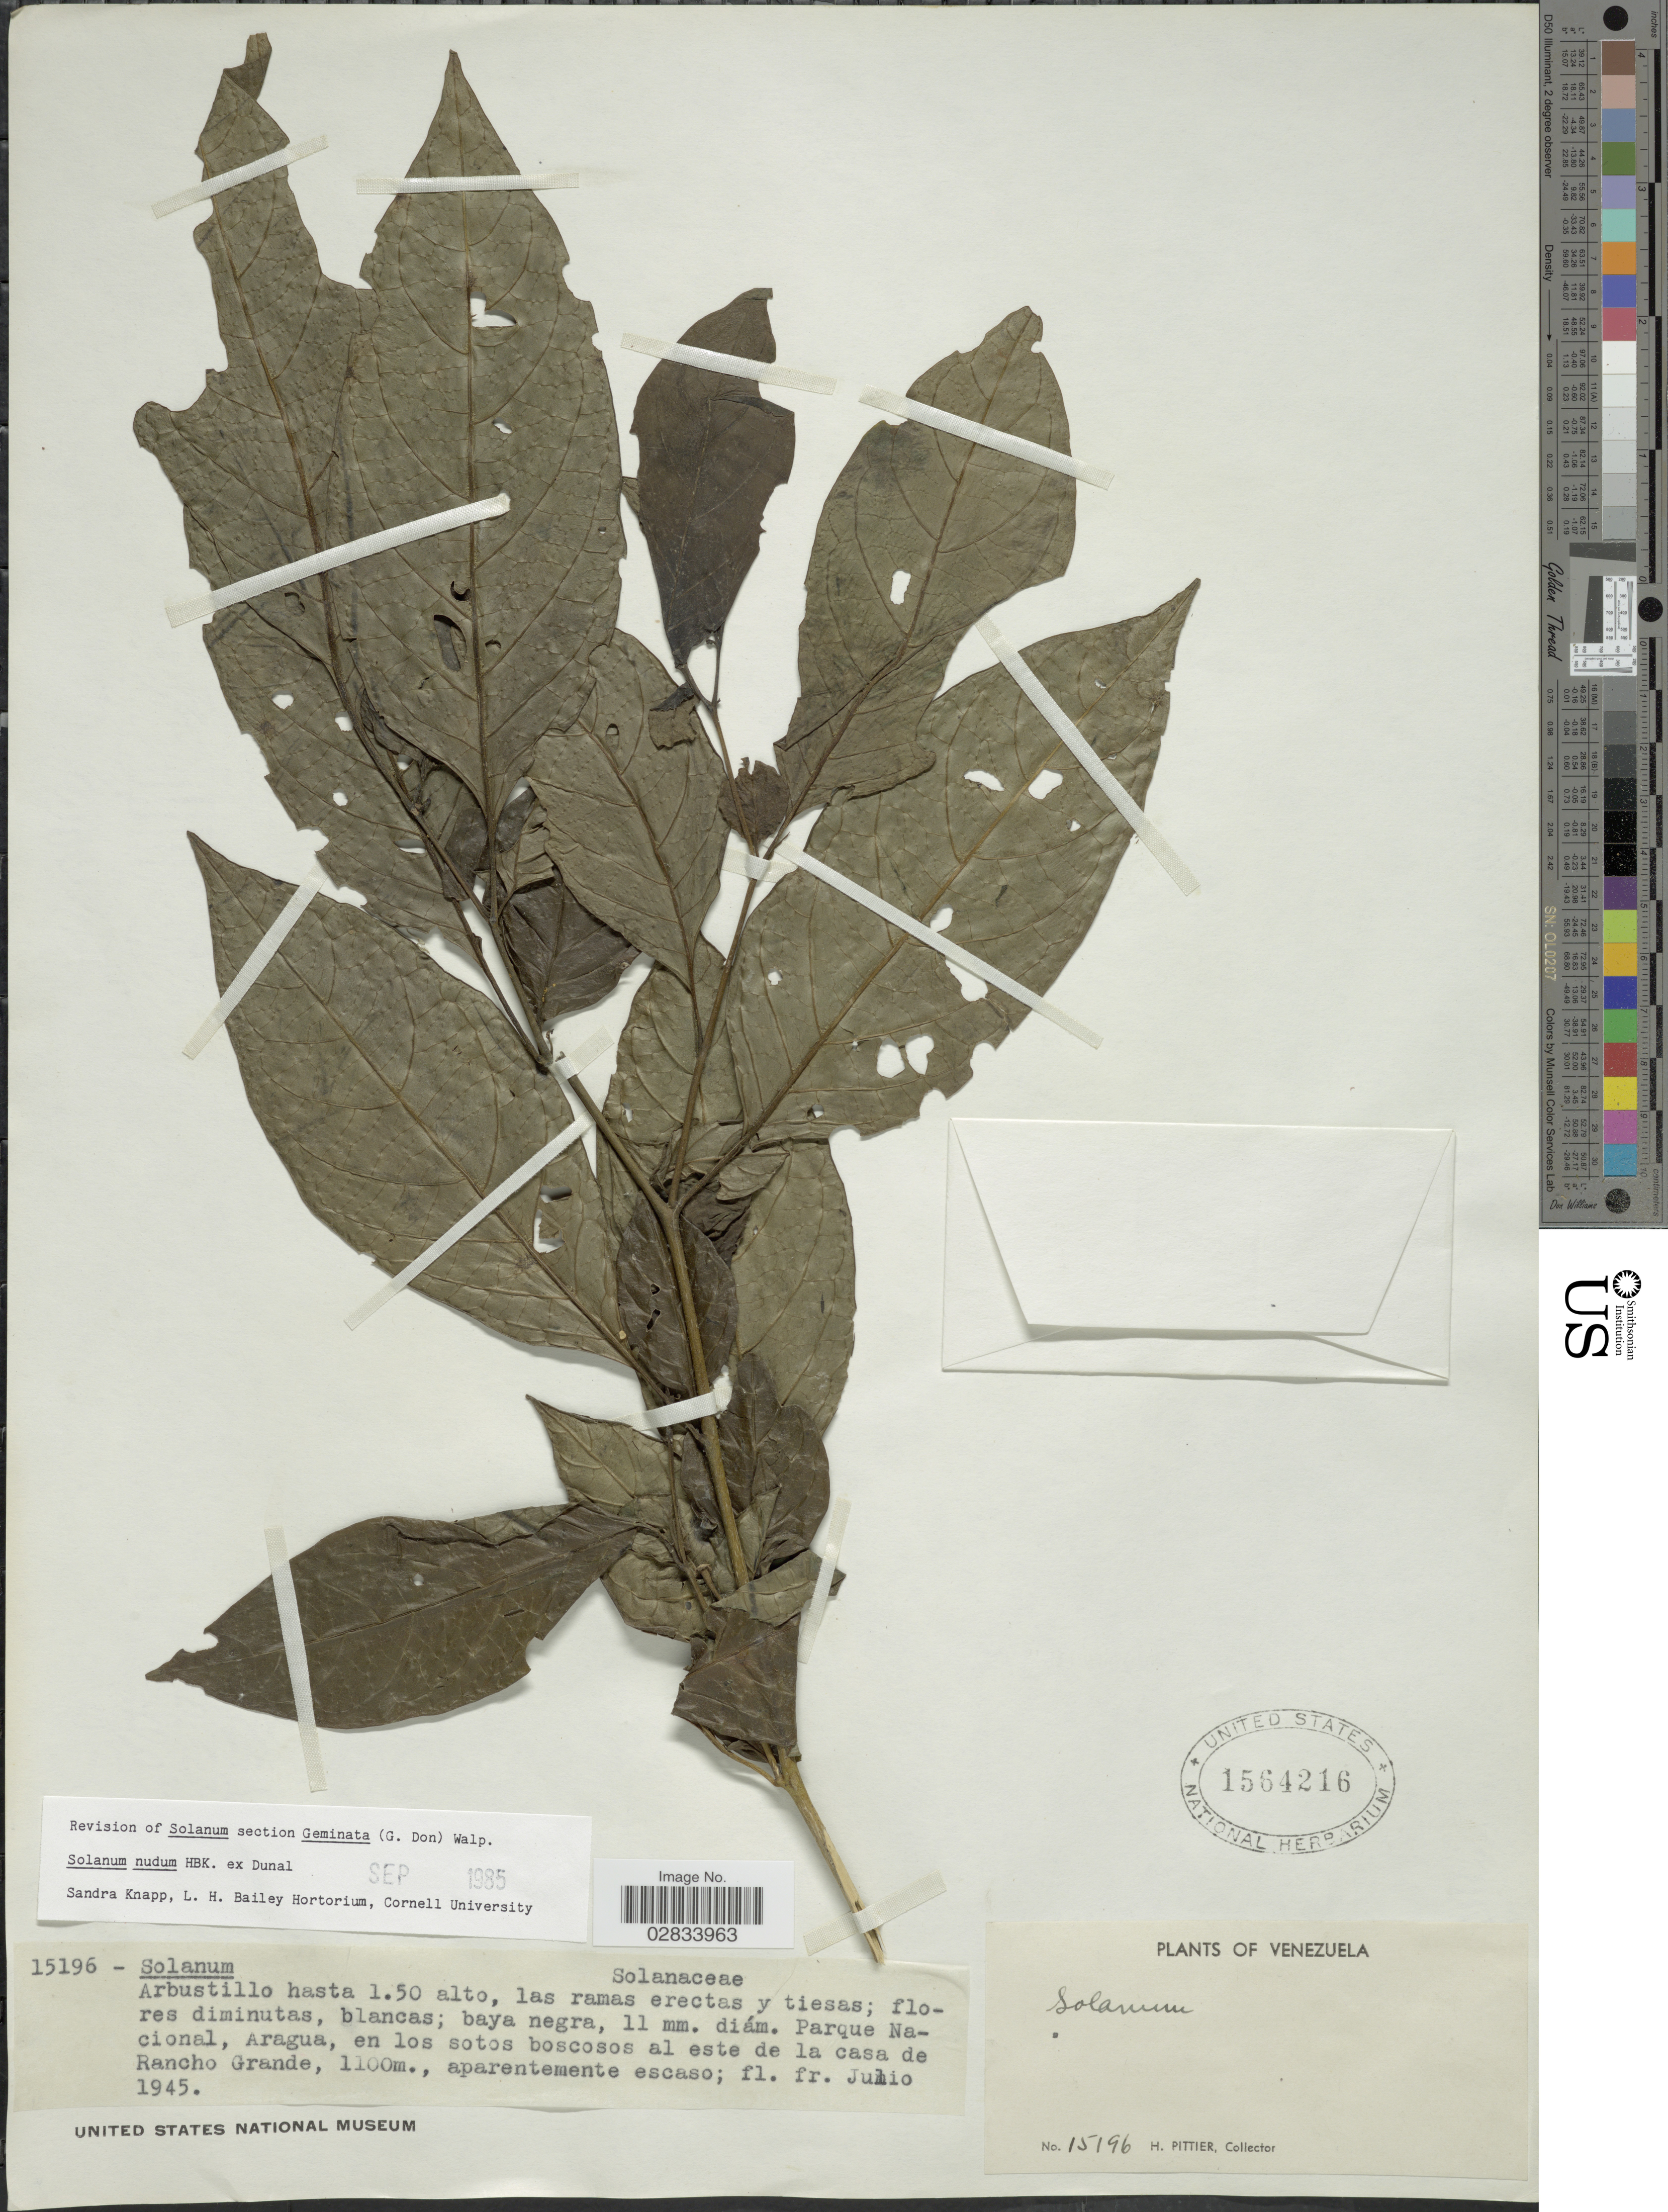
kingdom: Plantae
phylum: Tracheophyta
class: Magnoliopsida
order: Solanales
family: Solanaceae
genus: Solanum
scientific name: Solanum nudum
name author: Dunal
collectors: H. F. Pittier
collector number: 15196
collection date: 1945-07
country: Venezuela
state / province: Aragua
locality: Parque Nacional, Aragua, en los sotos boscosos al este de la casa de Rancho Grande.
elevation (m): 1100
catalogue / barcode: US 1564216